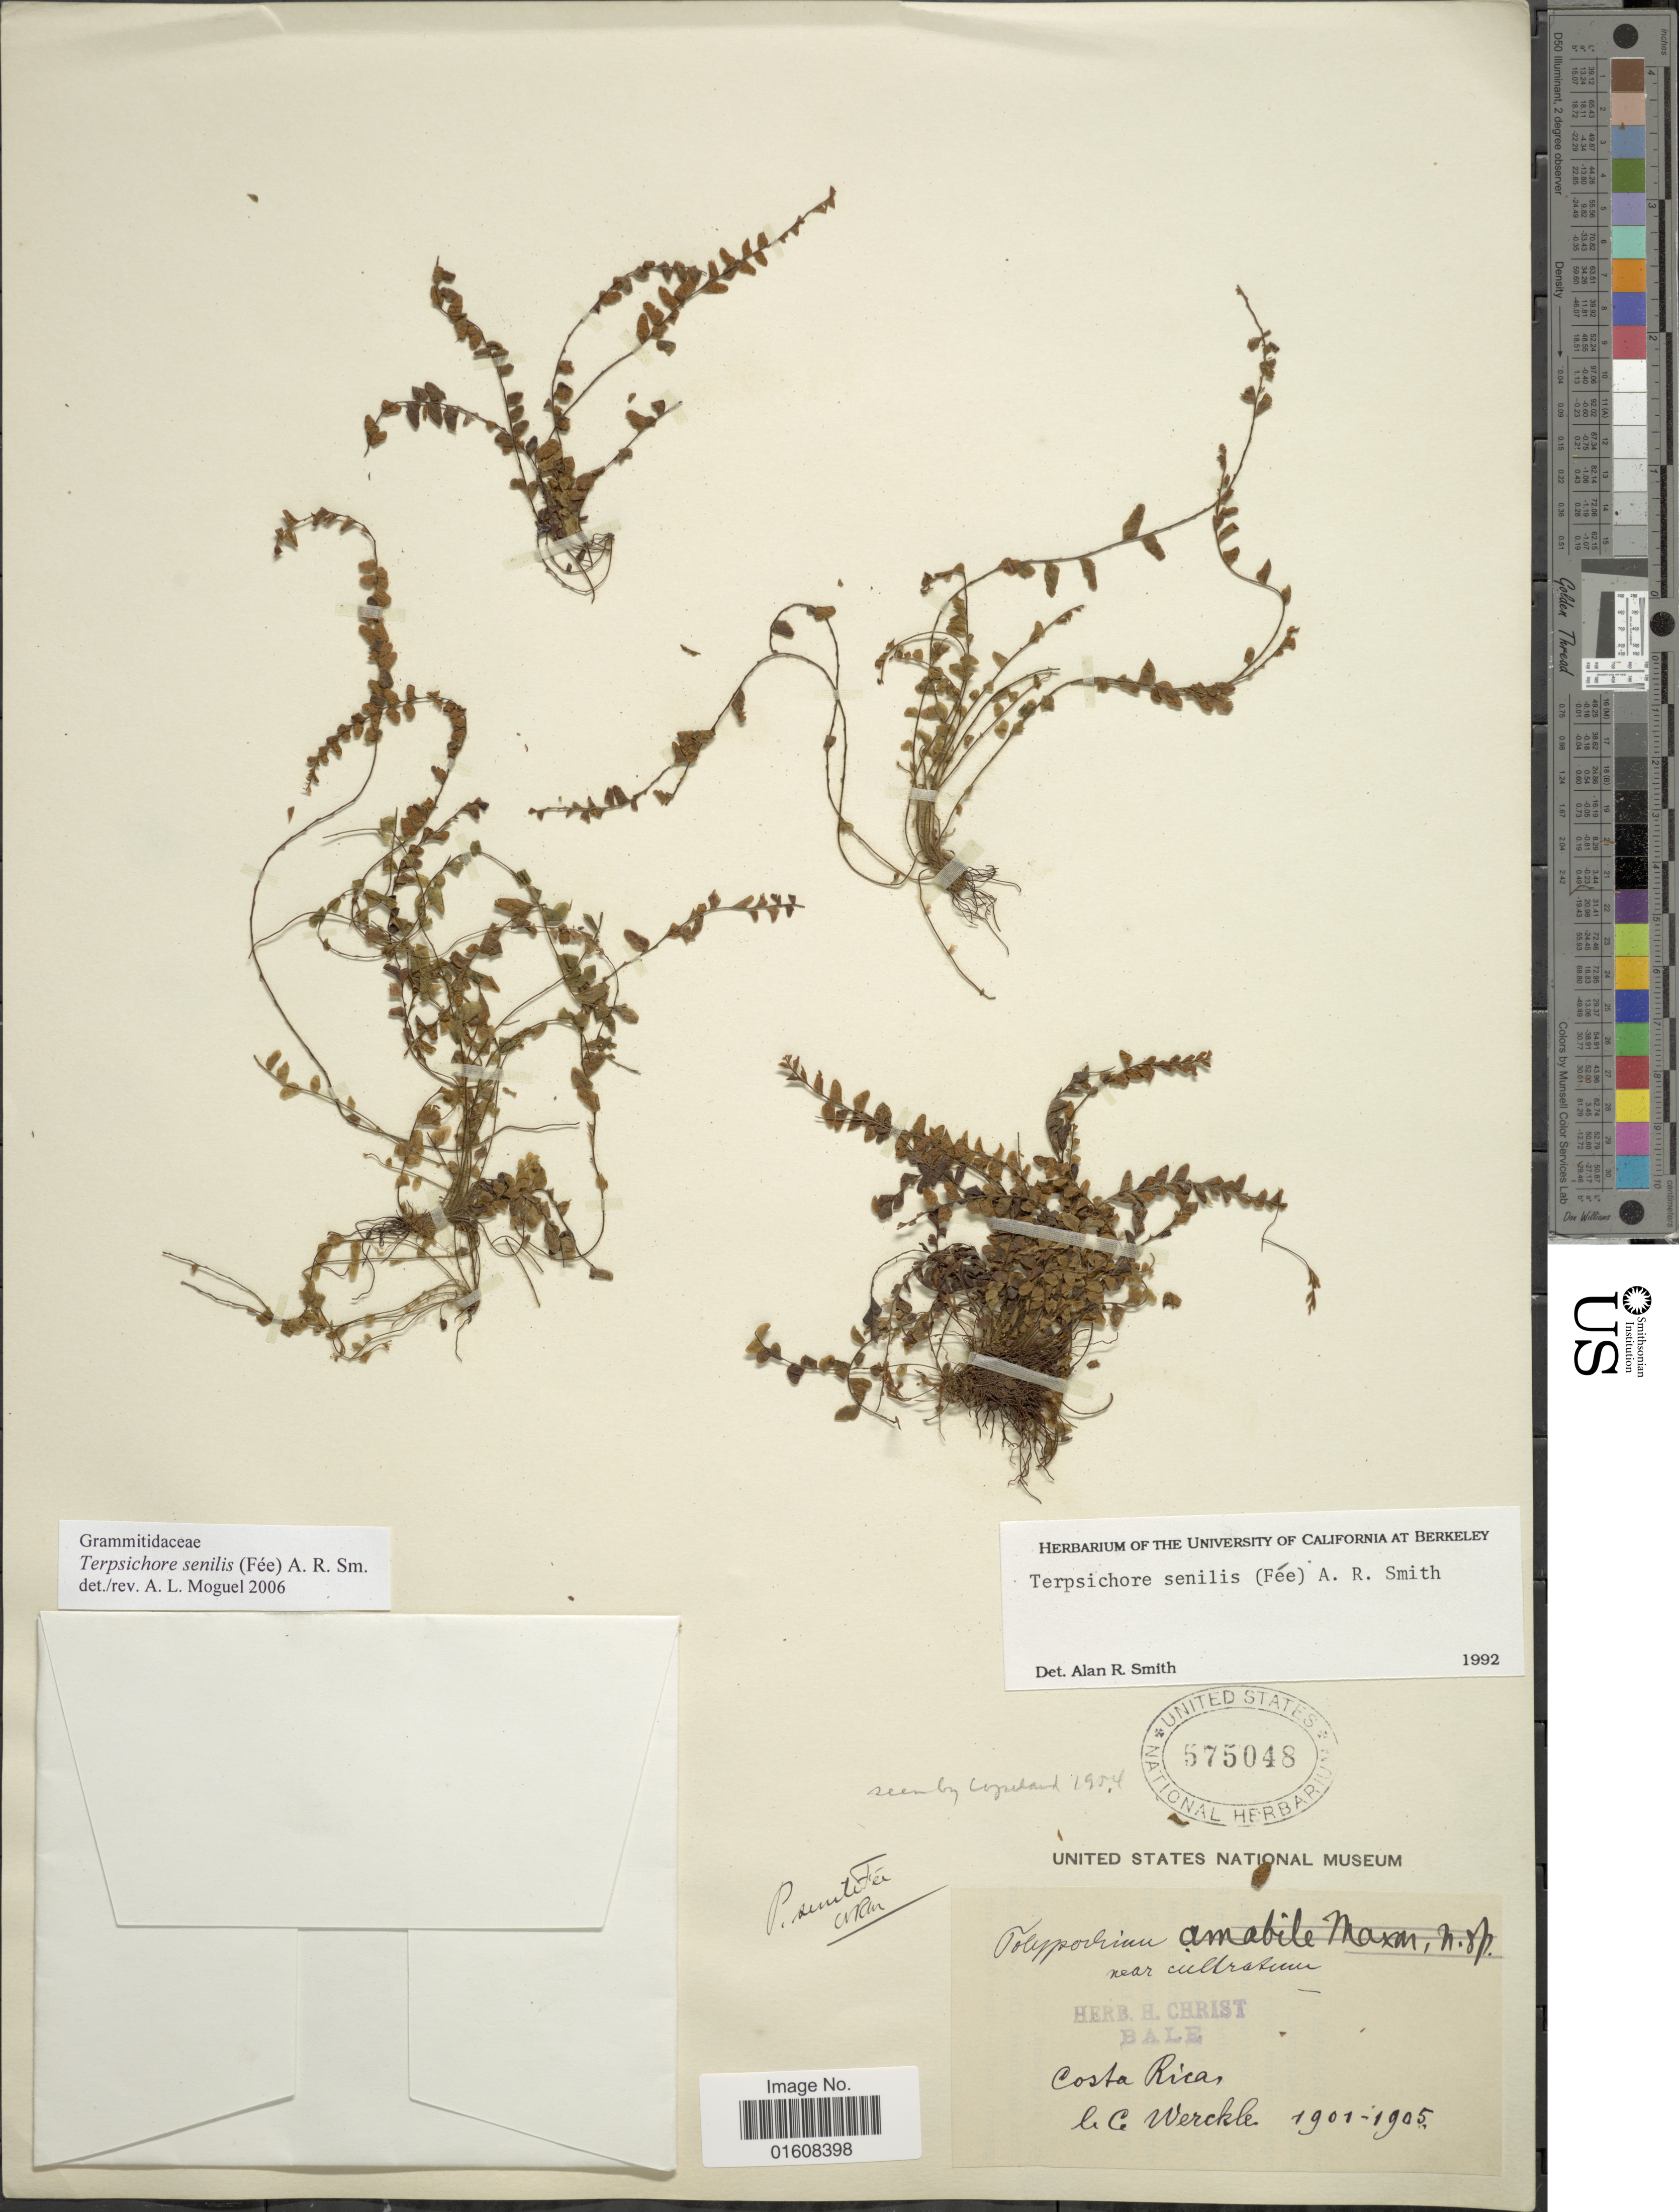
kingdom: Plantae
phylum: Tracheophyta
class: Polypodiopsida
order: Polypodiales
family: Polypodiaceae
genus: Alansmia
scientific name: Alansmia senilis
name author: (Fée) Moguel & M. Kessler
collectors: C. C Wercklé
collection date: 1901/1905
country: Costa Rica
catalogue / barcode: US 575048